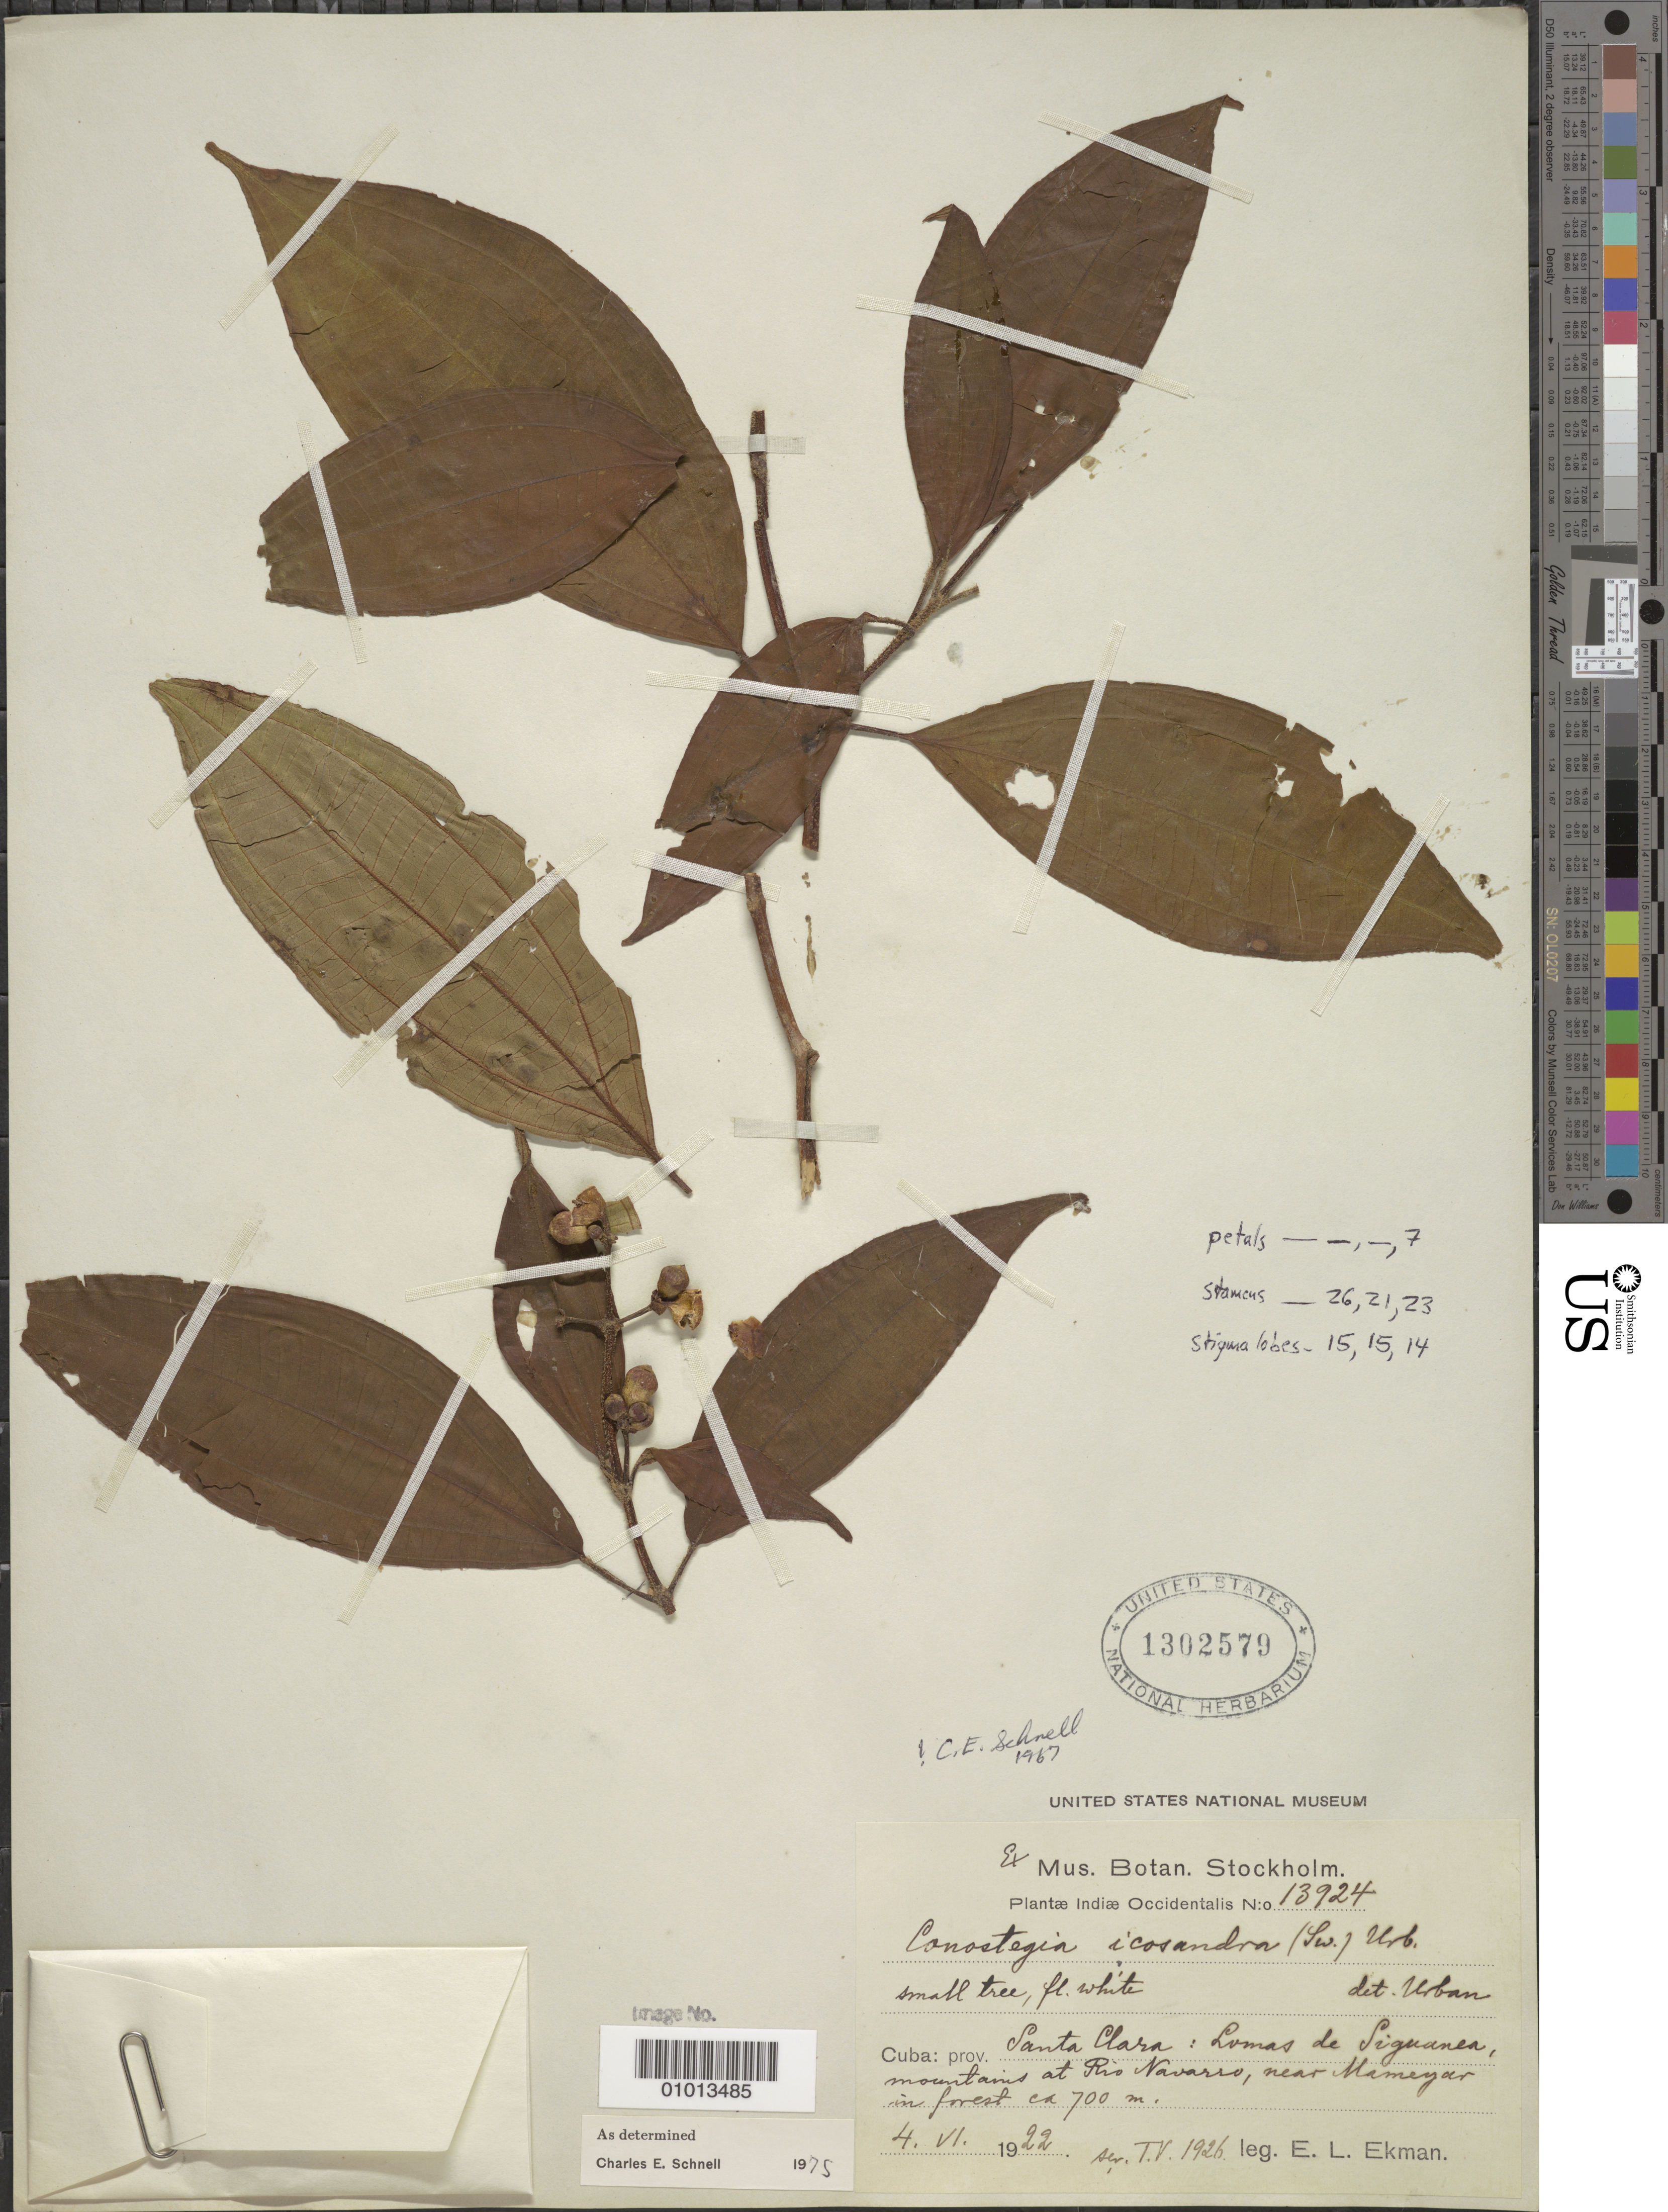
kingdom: Plantae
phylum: Tracheophyta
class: Magnoliopsida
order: Myrtales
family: Melastomataceae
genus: Conostegia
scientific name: Conostegia icosandra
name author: (Sw.) Urb.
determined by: Schnell, C. E.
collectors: E. L. Ekman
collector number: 13924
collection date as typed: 04 Jun 1922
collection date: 1922-06-04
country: Cuba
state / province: Santa Clara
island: Cuba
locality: Lomas de Siguanea, mountains at Río Navarro, near Mameyar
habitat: In forest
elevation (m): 700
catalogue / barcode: US 1302579